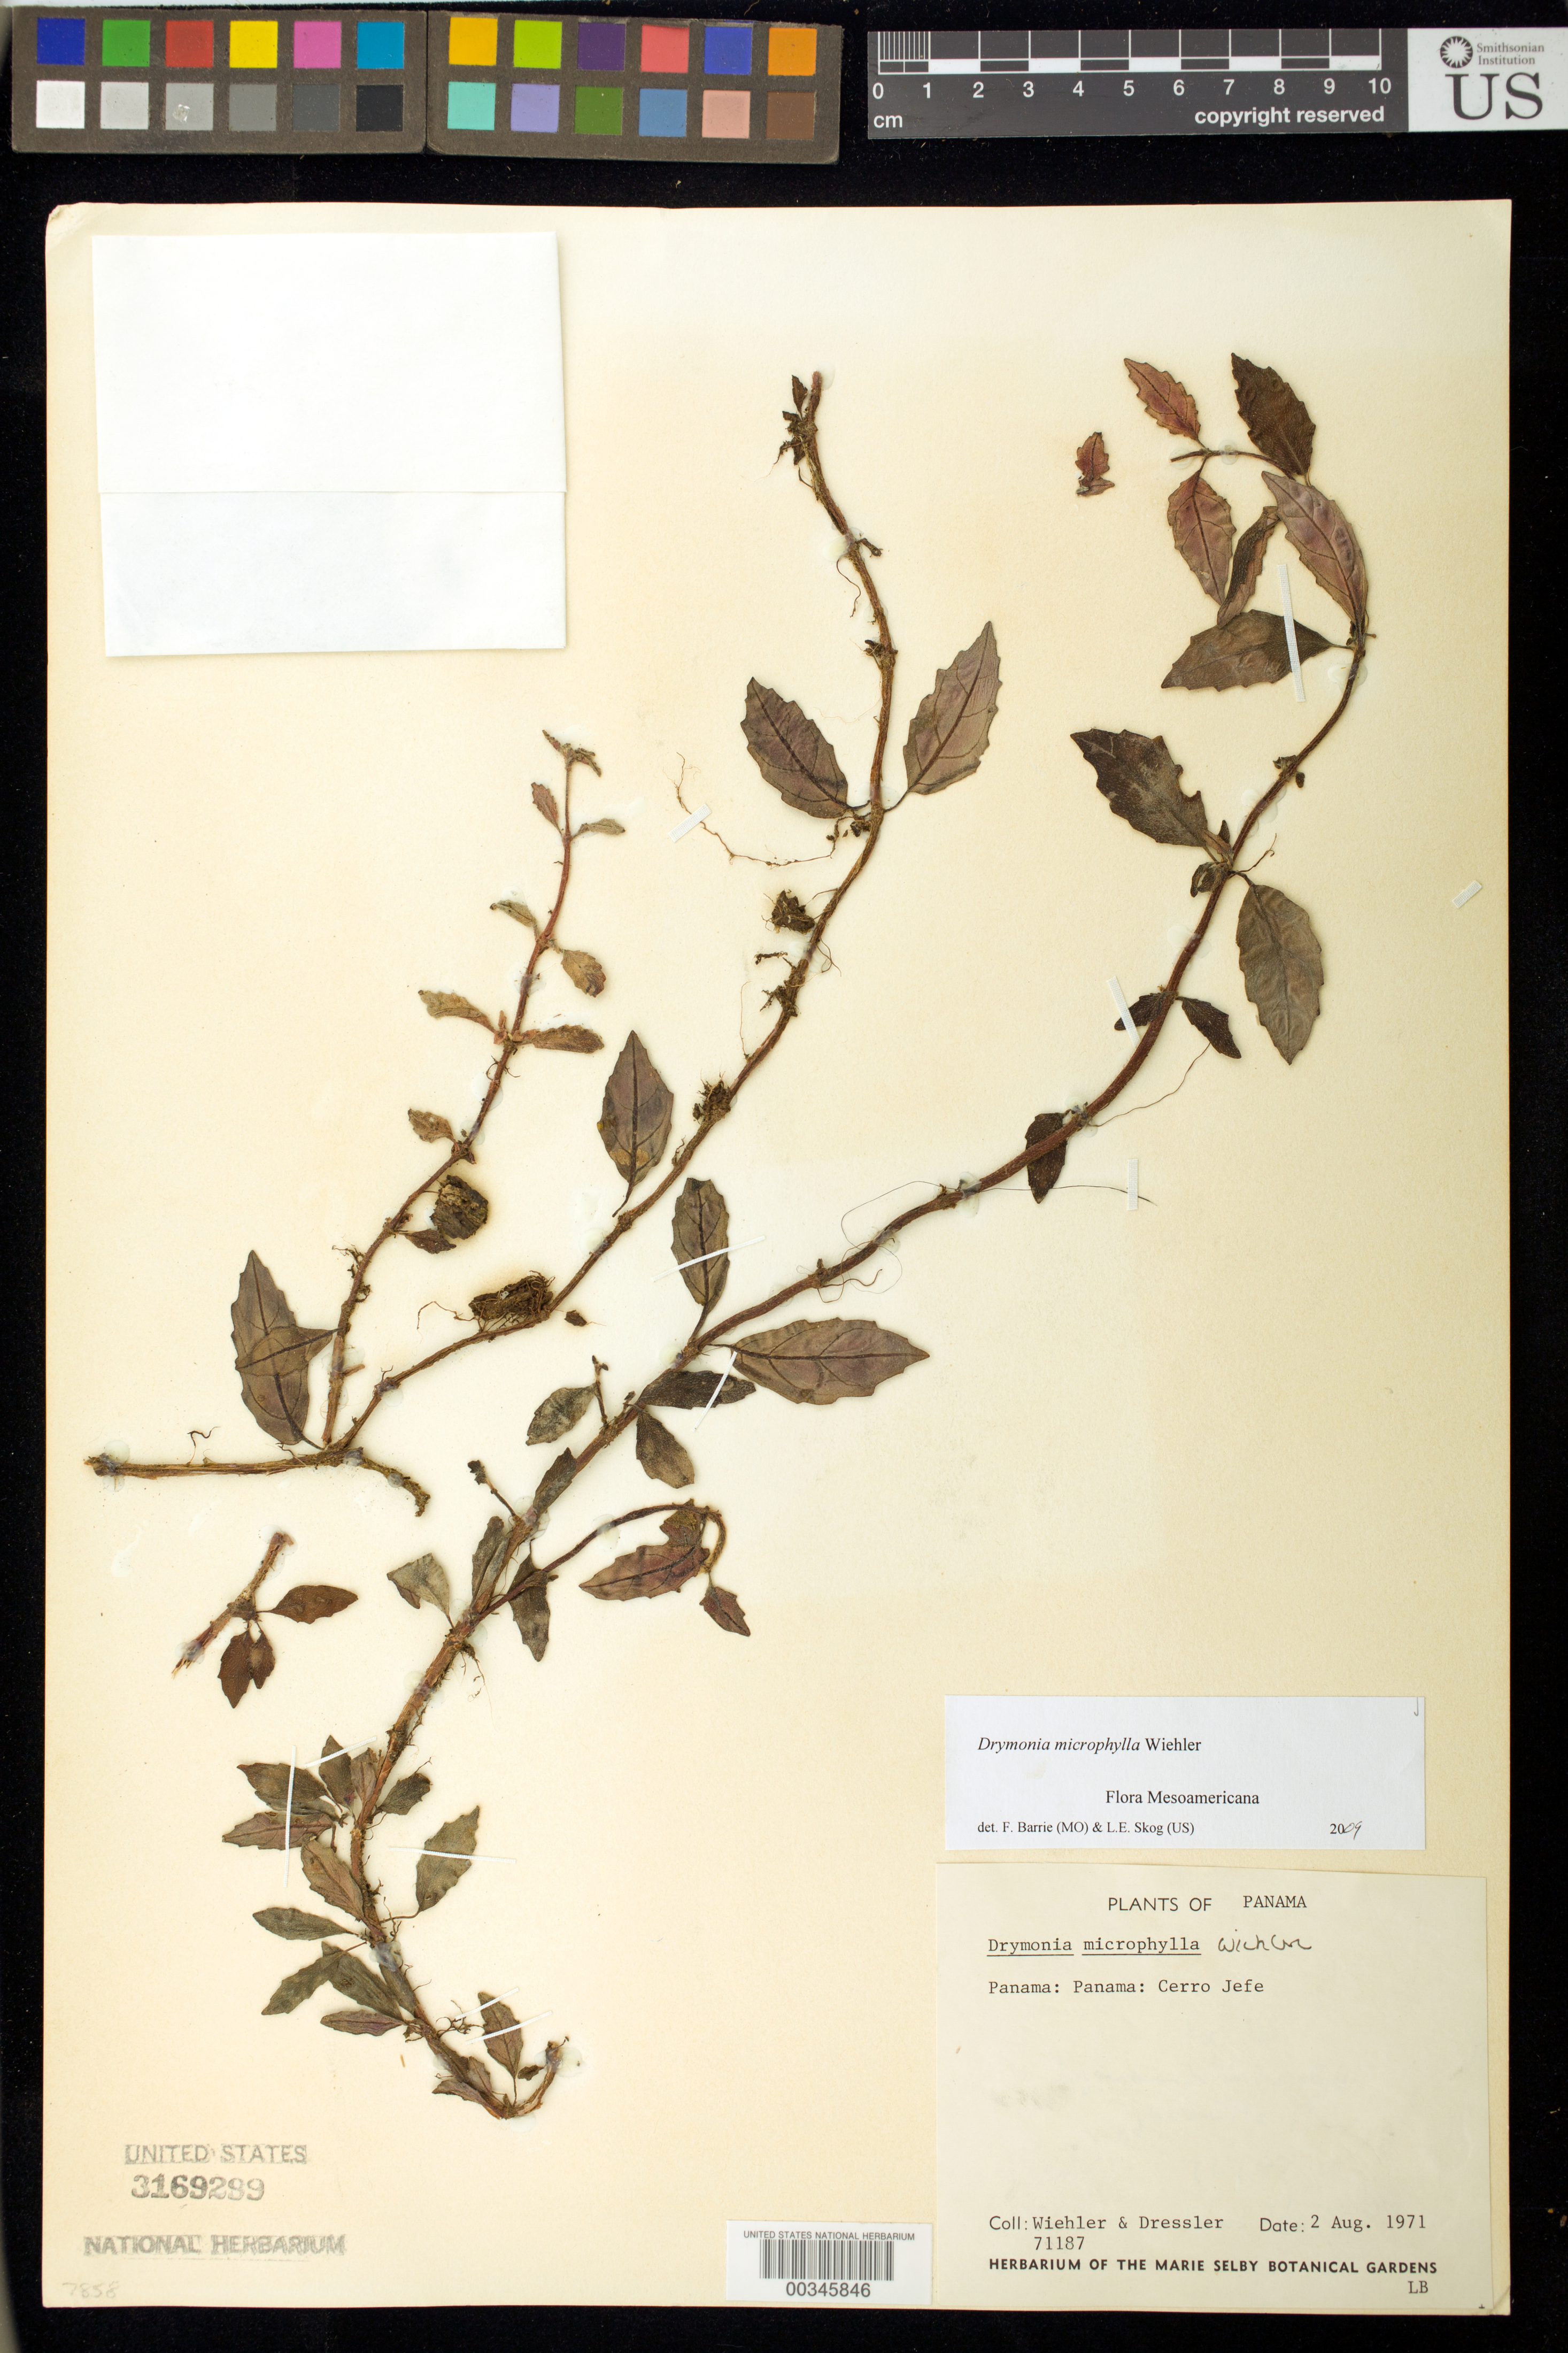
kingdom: Plantae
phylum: Tracheophyta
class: Magnoliopsida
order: Lamiales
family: Gesneriaceae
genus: Drymonia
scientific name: Drymonia microphylla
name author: Wiehler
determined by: Barrie, F. R.; Skog, Laurence E.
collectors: H. J. Wiehler & R. Dressler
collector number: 71187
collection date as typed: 02 Aug 1971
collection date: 1971-08-02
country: Panama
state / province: Panamá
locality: Cerro Jefe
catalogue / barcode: US 3169299